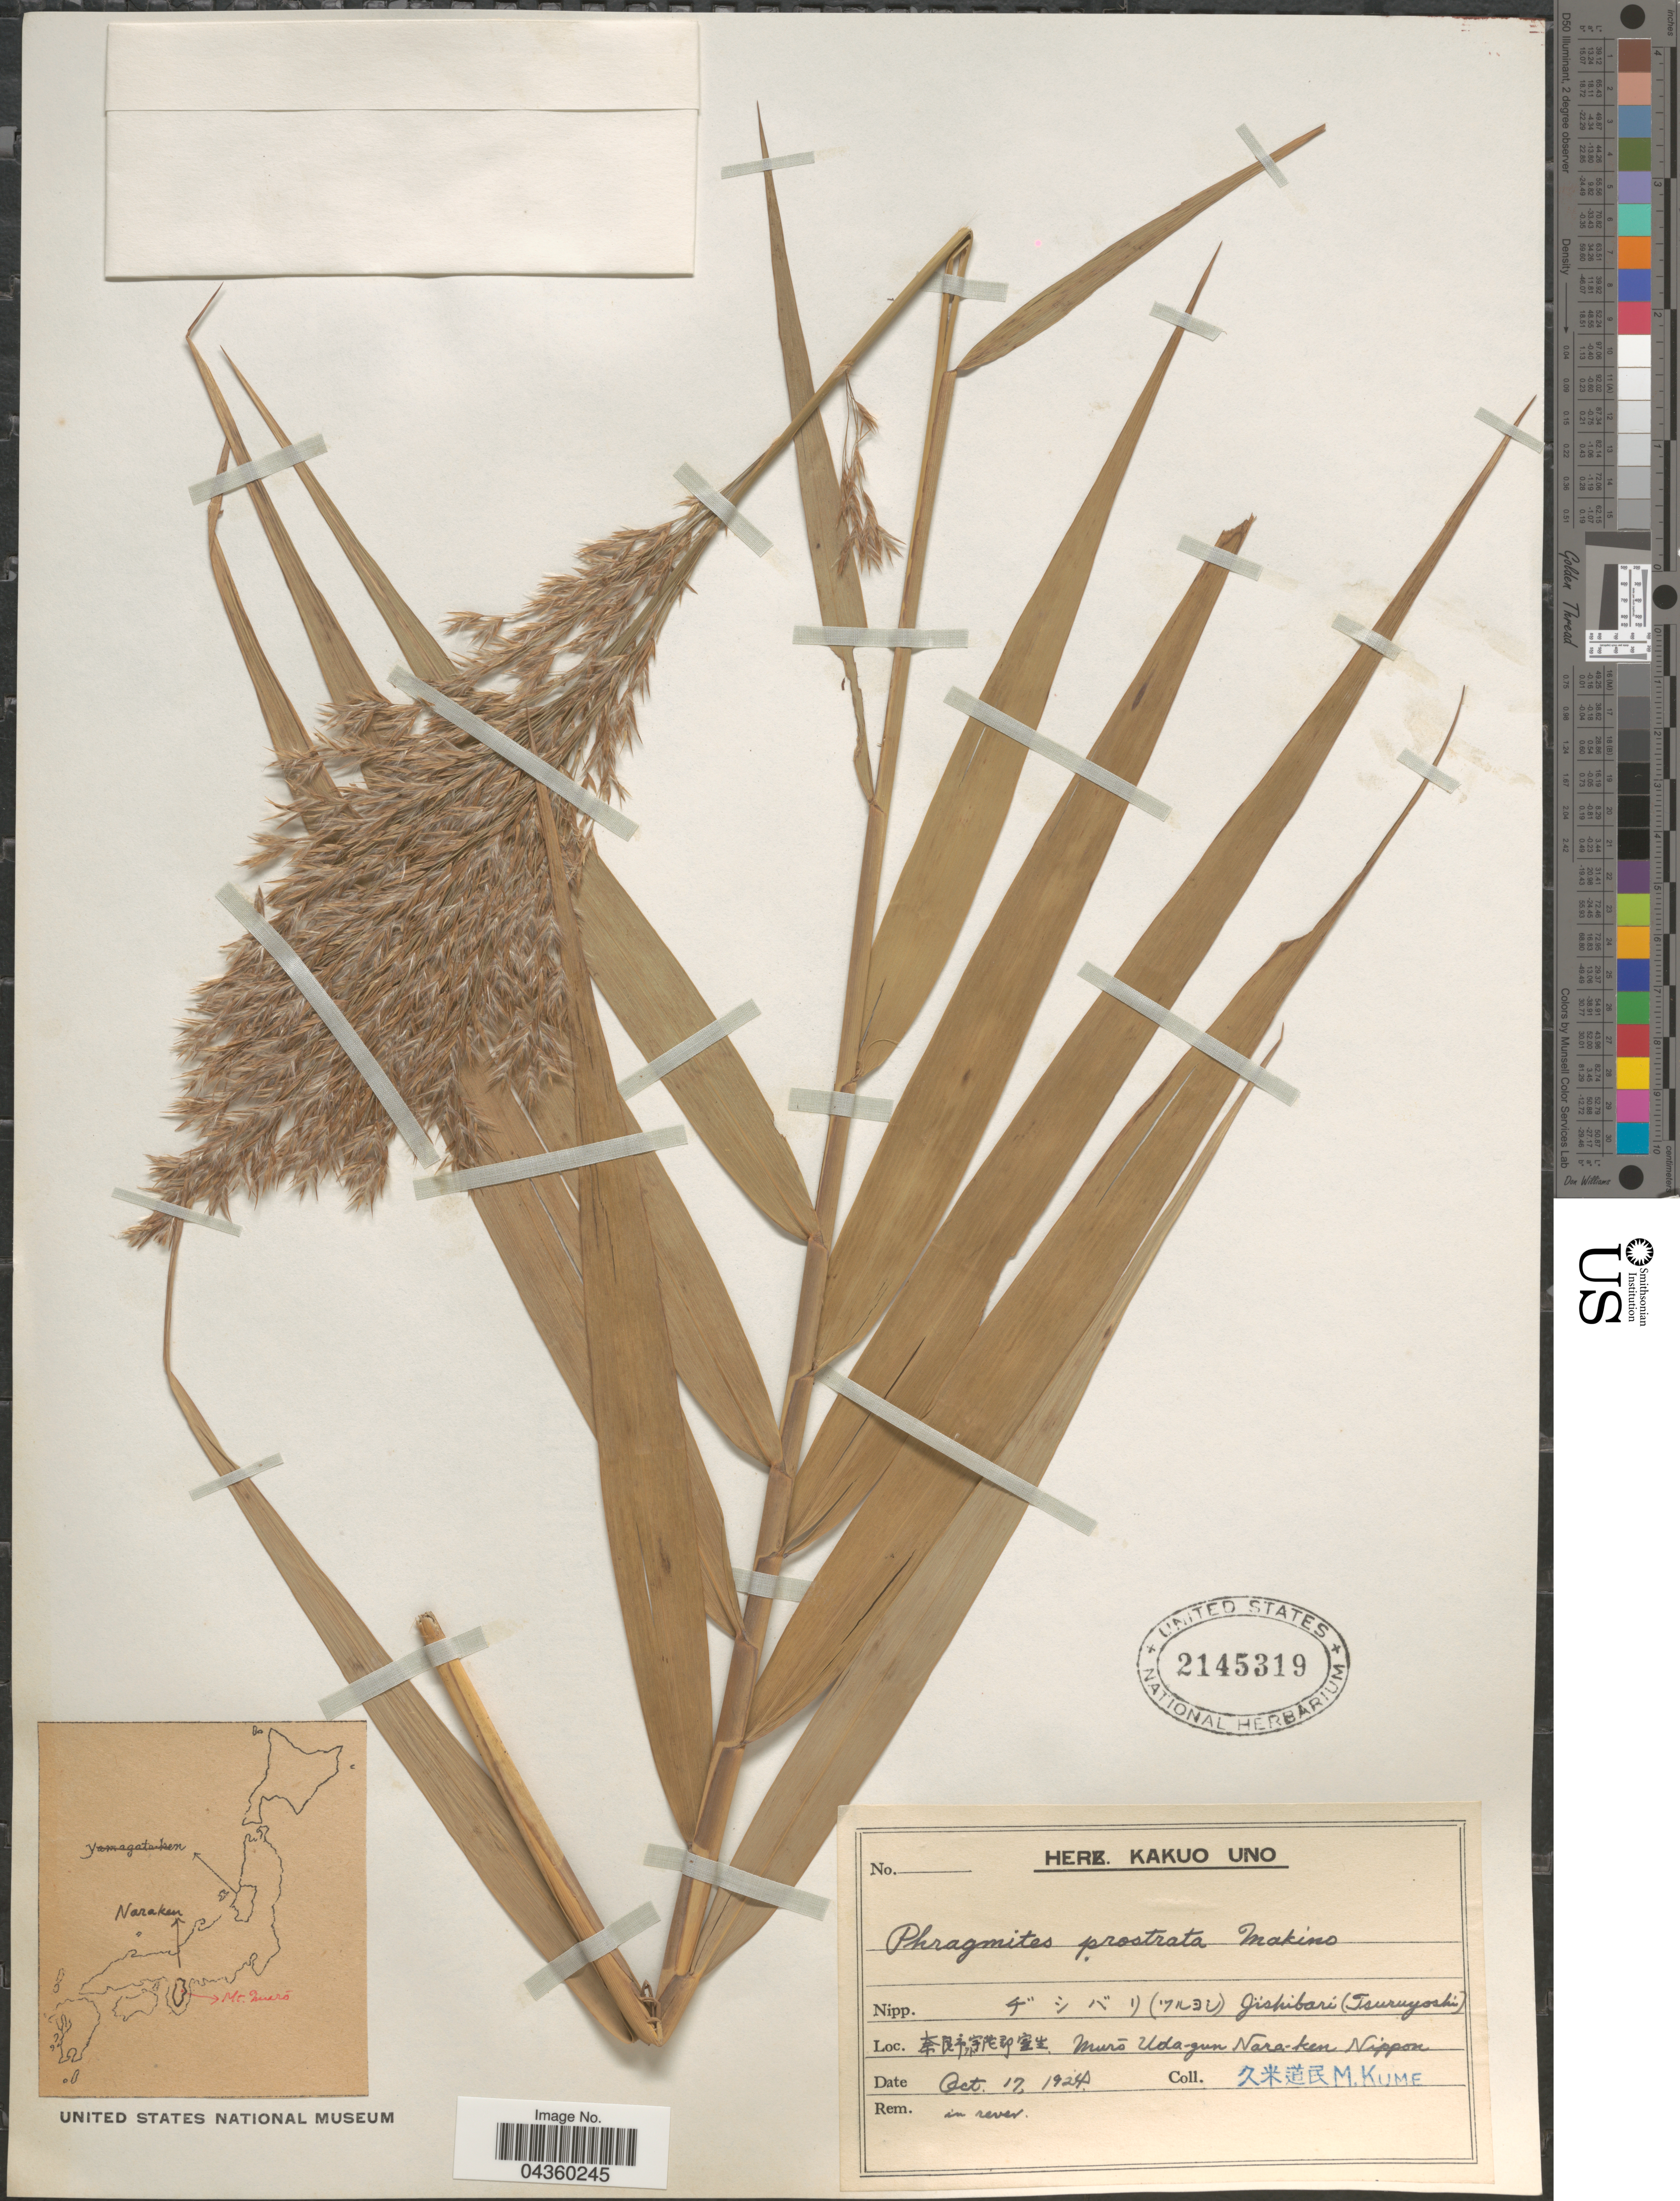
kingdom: Plantae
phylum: Tracheophyta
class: Liliopsida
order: Poales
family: Poaceae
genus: Phragmites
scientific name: Phragmites japonicus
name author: Steud.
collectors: M. Kume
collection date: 1924-10-12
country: Japan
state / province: Nara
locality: Jïshibarí (Tsuruyoshì). X. Murō Uda-gun Nara-ken Nippon.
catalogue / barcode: US 2145319